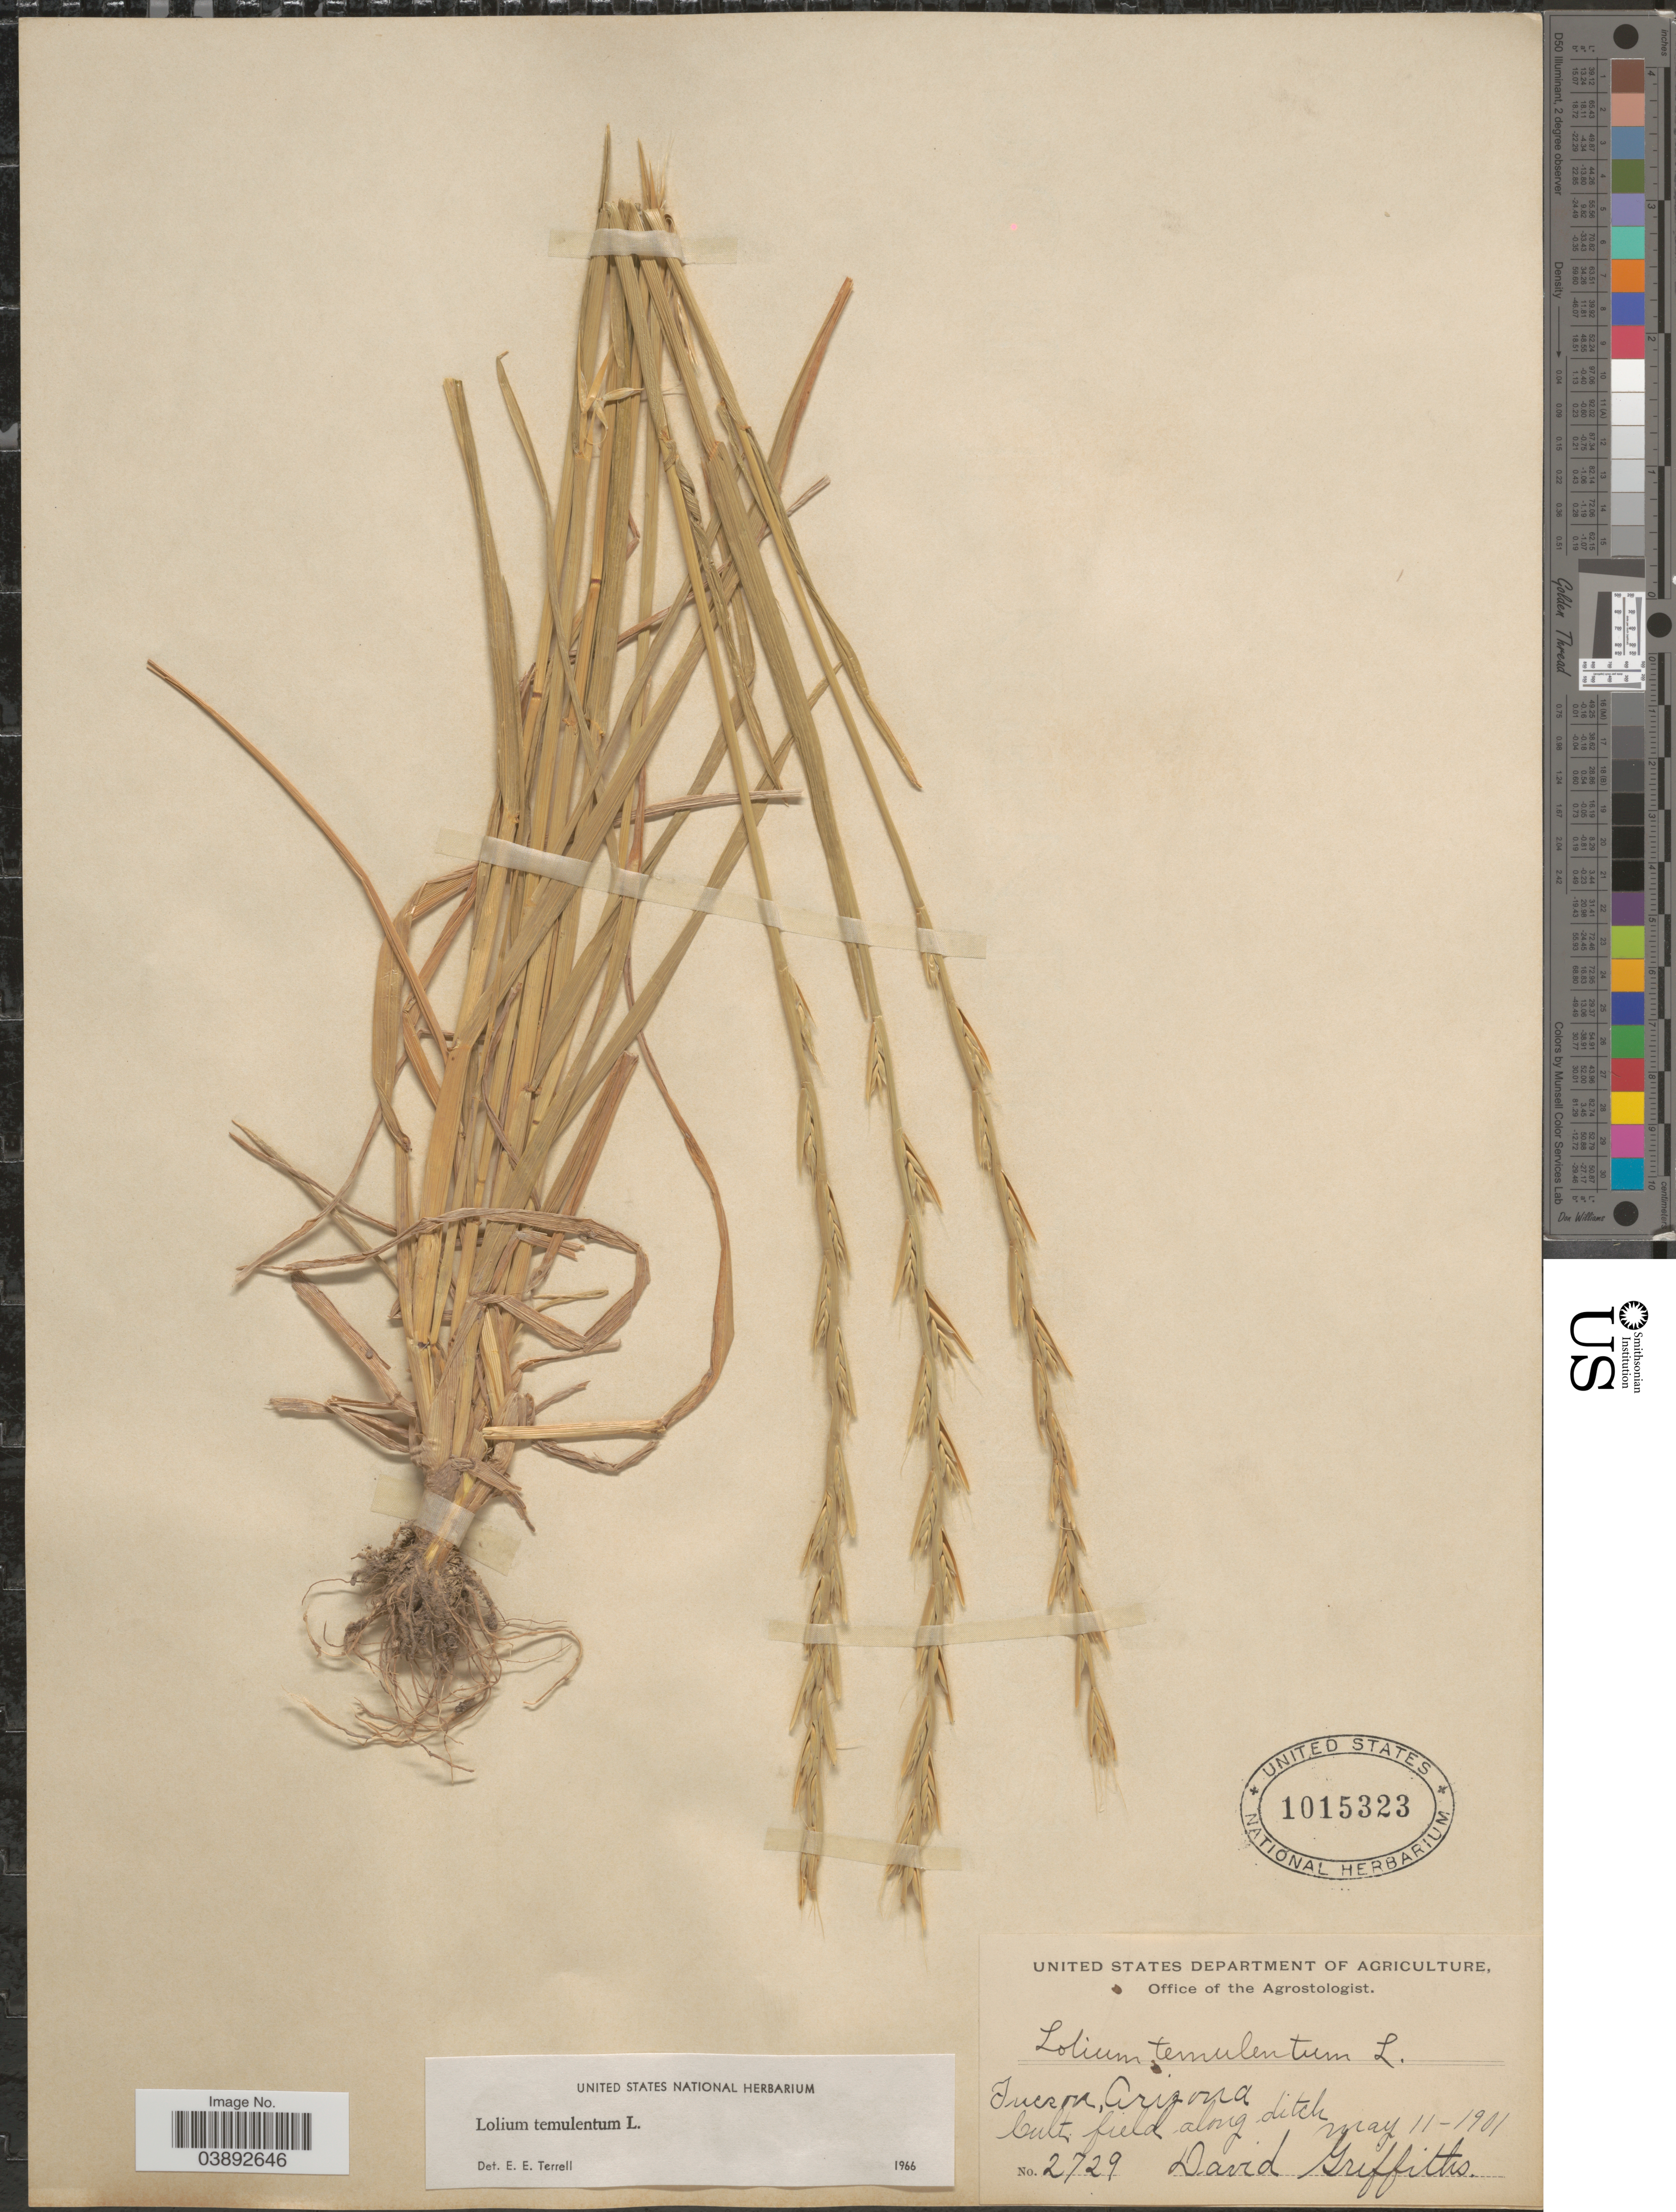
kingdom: Plantae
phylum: Tracheophyta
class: Liliopsida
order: Poales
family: Poaceae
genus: Lolium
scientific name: Lolium temulentum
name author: L.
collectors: D. Griffiths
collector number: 2729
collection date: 1901-05-11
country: United States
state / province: Arizona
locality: Tucson.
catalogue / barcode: US 1015323